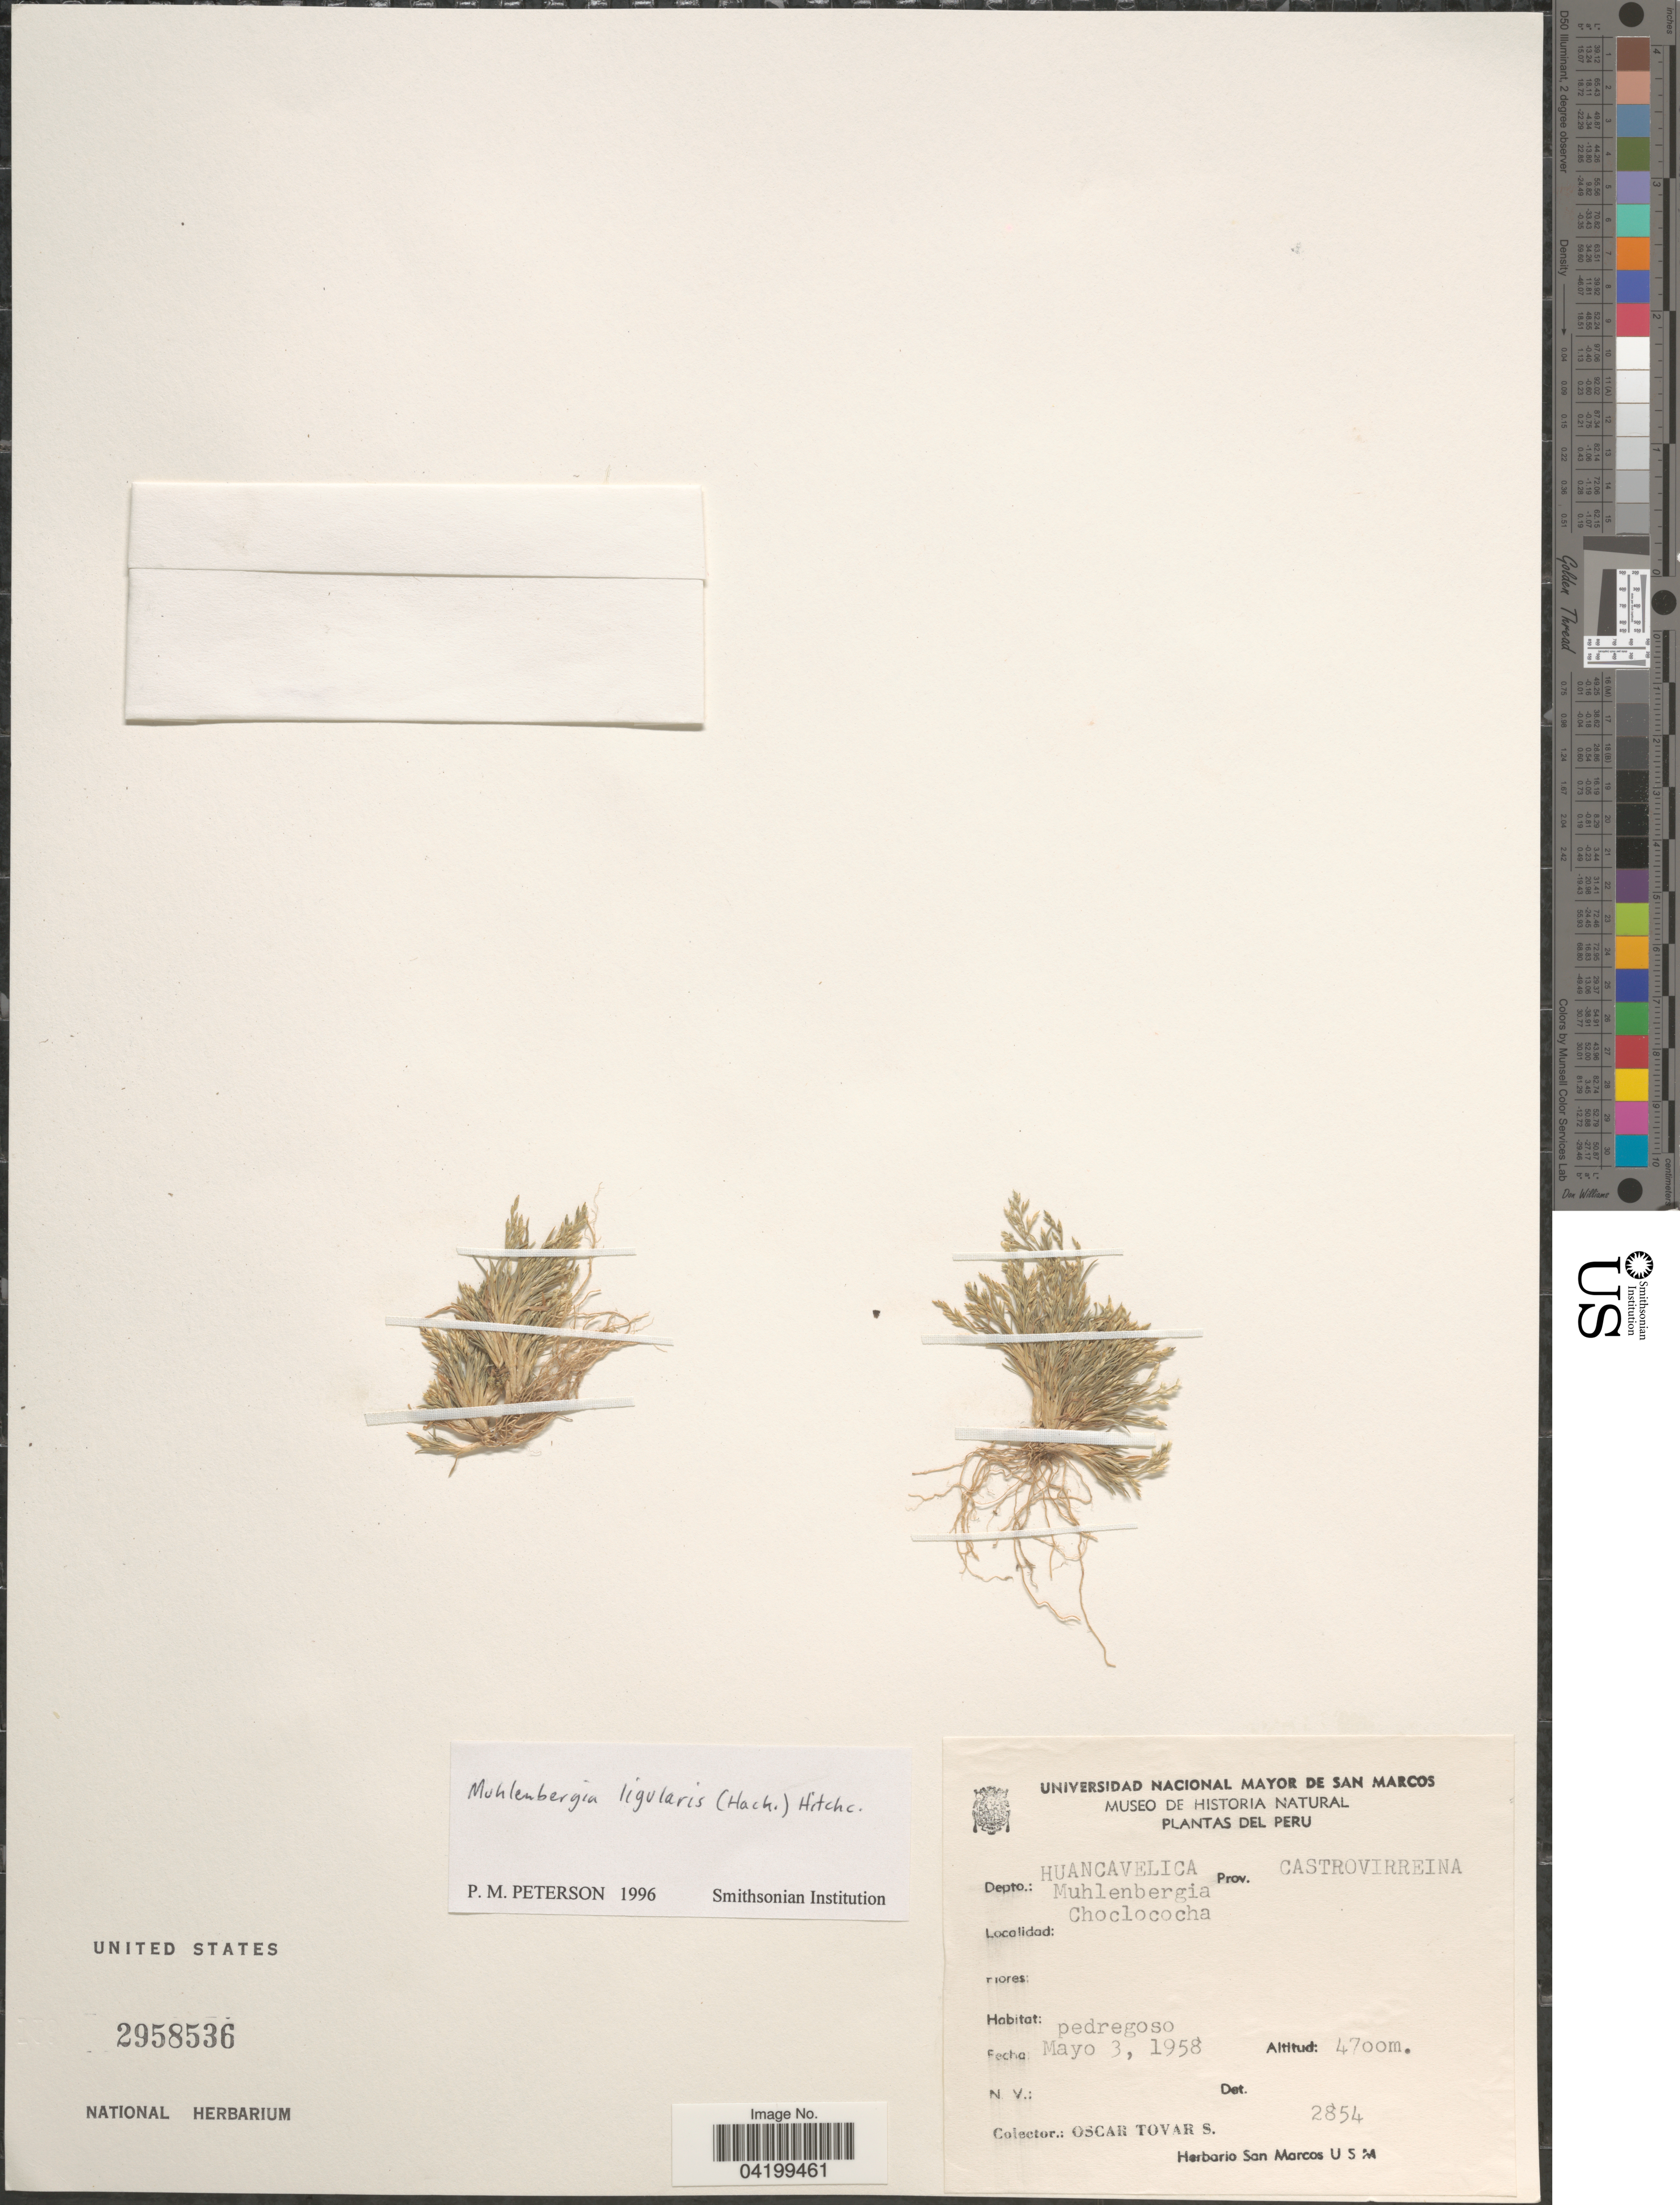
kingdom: Plantae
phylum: Tracheophyta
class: Liliopsida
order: Poales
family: Poaceae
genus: Muhlenbergia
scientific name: Muhlenbergia ligularis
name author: (Hack.) Hitchc.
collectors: Ó. Tovar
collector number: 2854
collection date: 1958-05-03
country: Peru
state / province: Huancavelica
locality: Depto.: Huancavelica. Prov. Castrovirreina. Choclococha.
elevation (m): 4700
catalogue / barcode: US 2958536